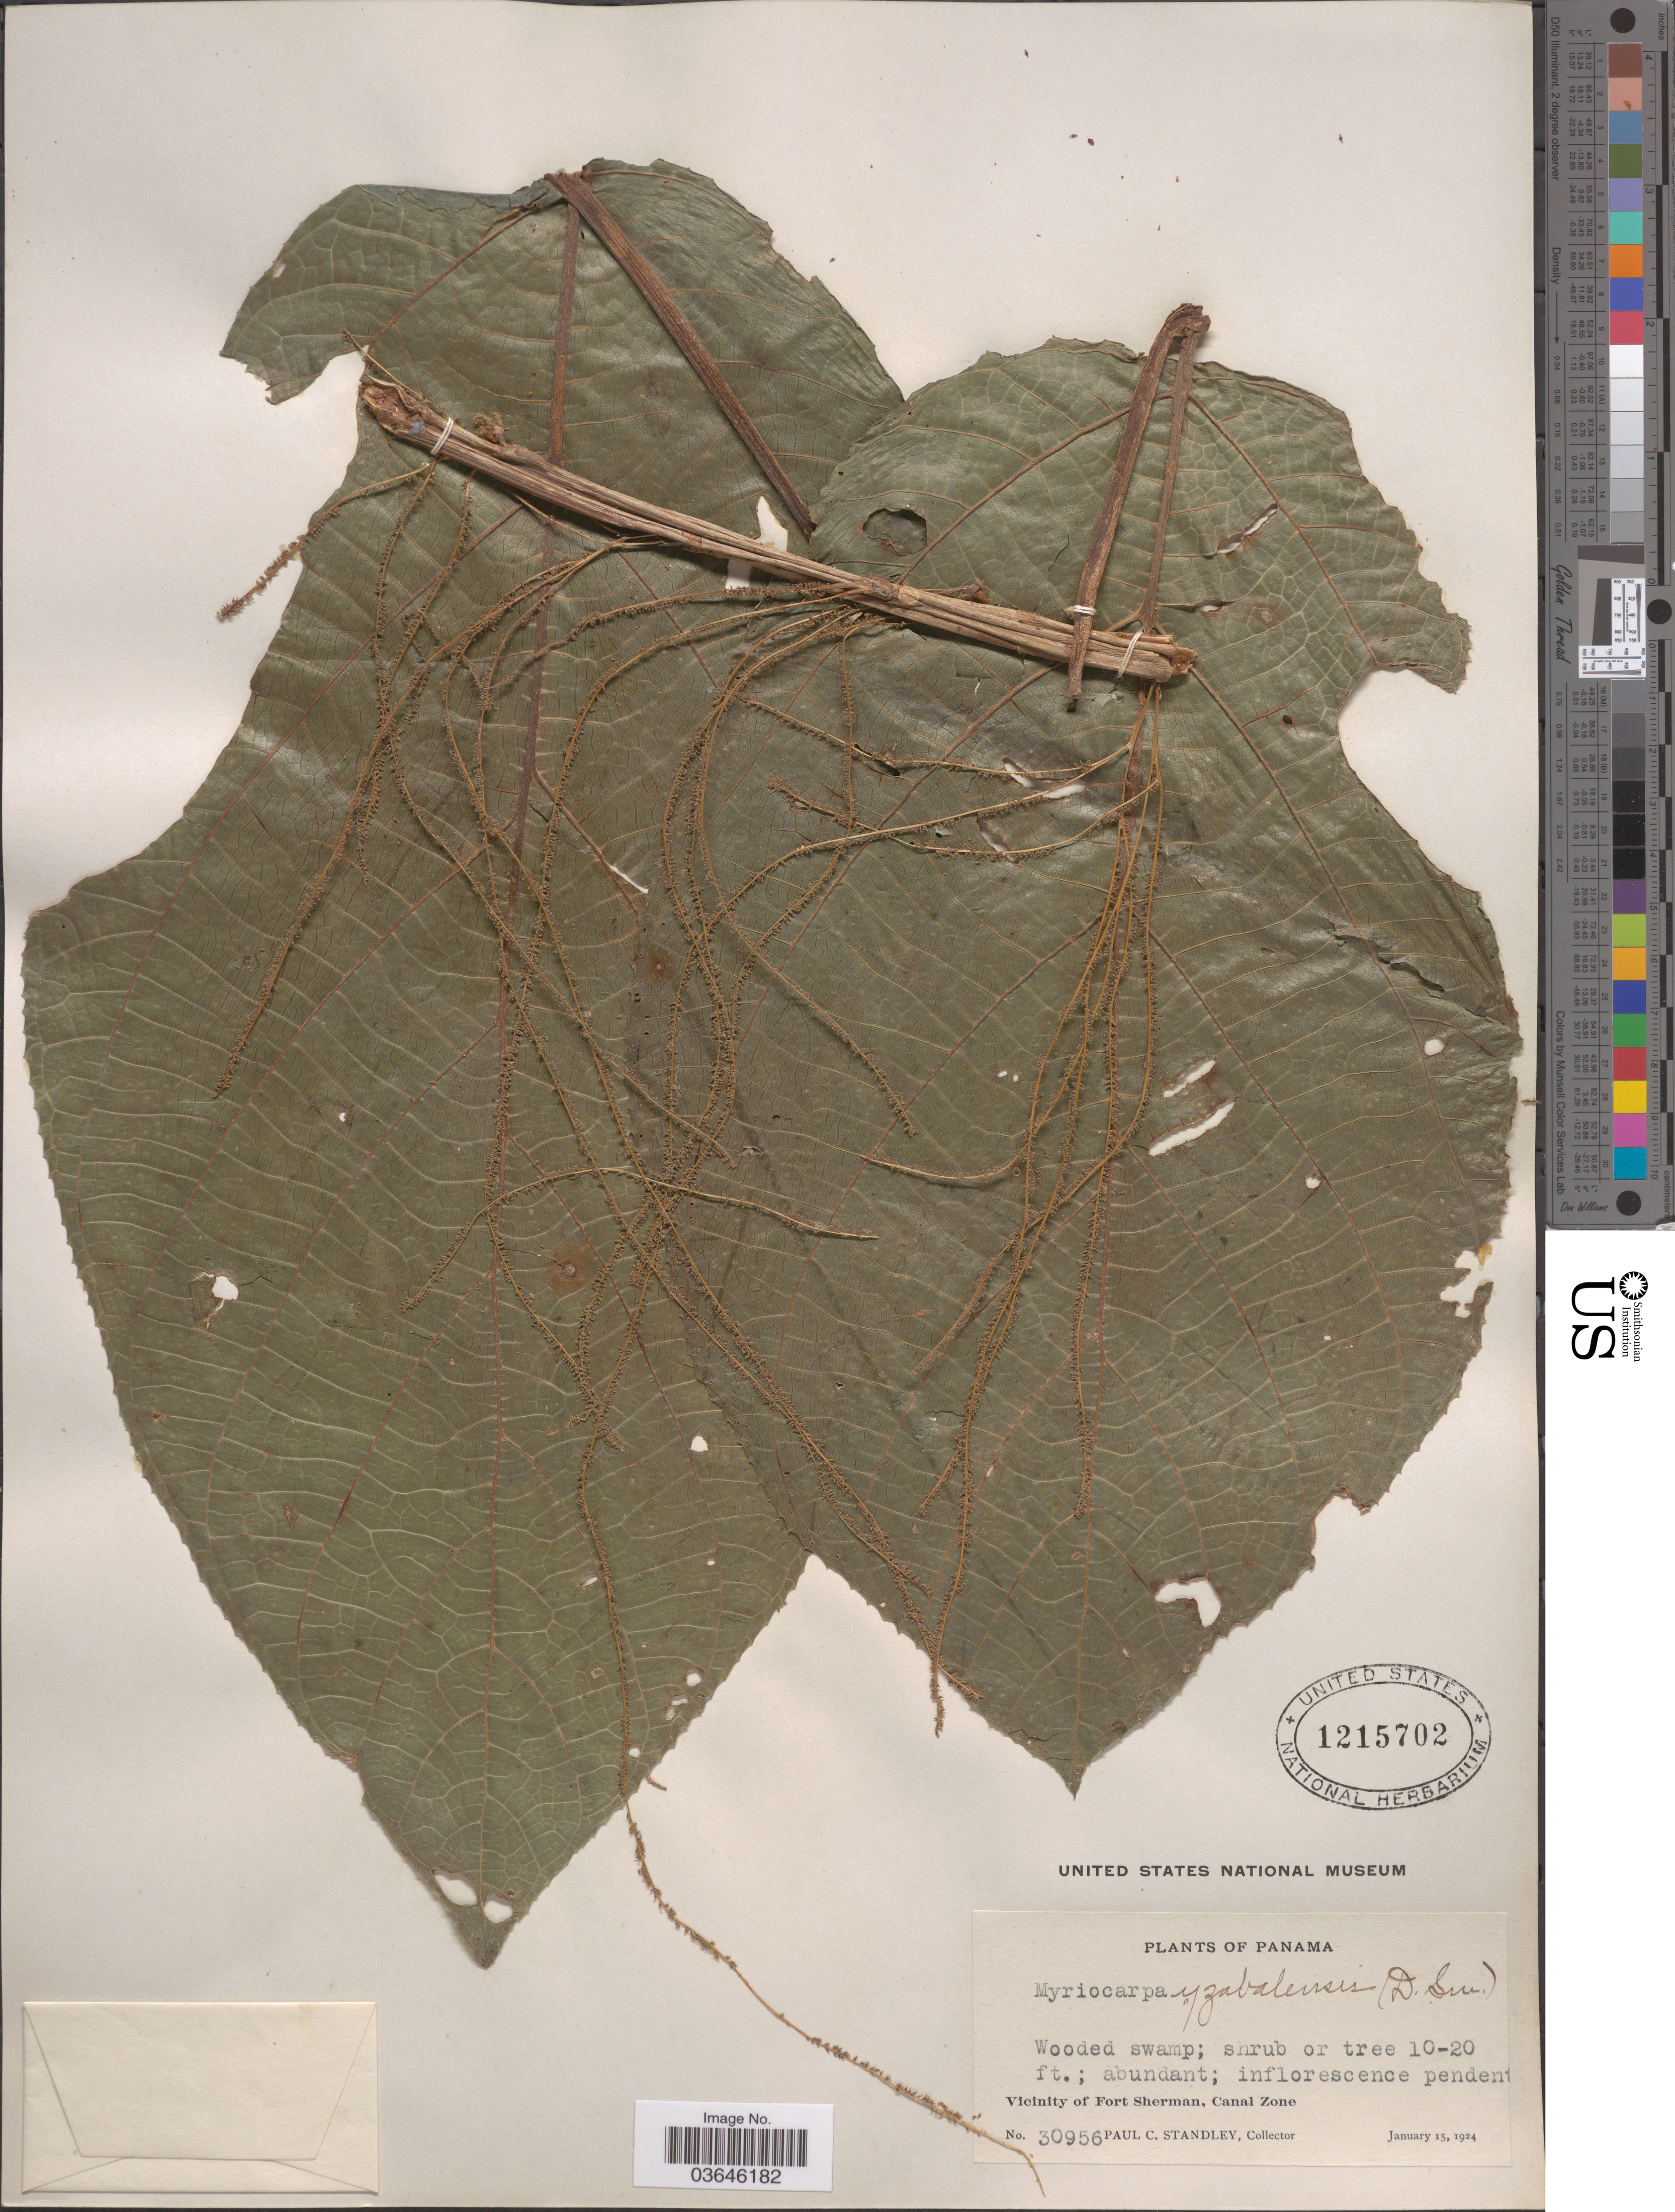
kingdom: Plantae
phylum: Tracheophyta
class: Magnoliopsida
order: Rosales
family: Urticaceae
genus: Myriocarpa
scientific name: Myriocarpa yzabalensis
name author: (Donn. Sm.) Killip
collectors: P. C. Standley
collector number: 30956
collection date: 1924-01-15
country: Panama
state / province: Colón / Panamá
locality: Vicinity of Fort Sherman, Canal Zone.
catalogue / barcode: US 1215702